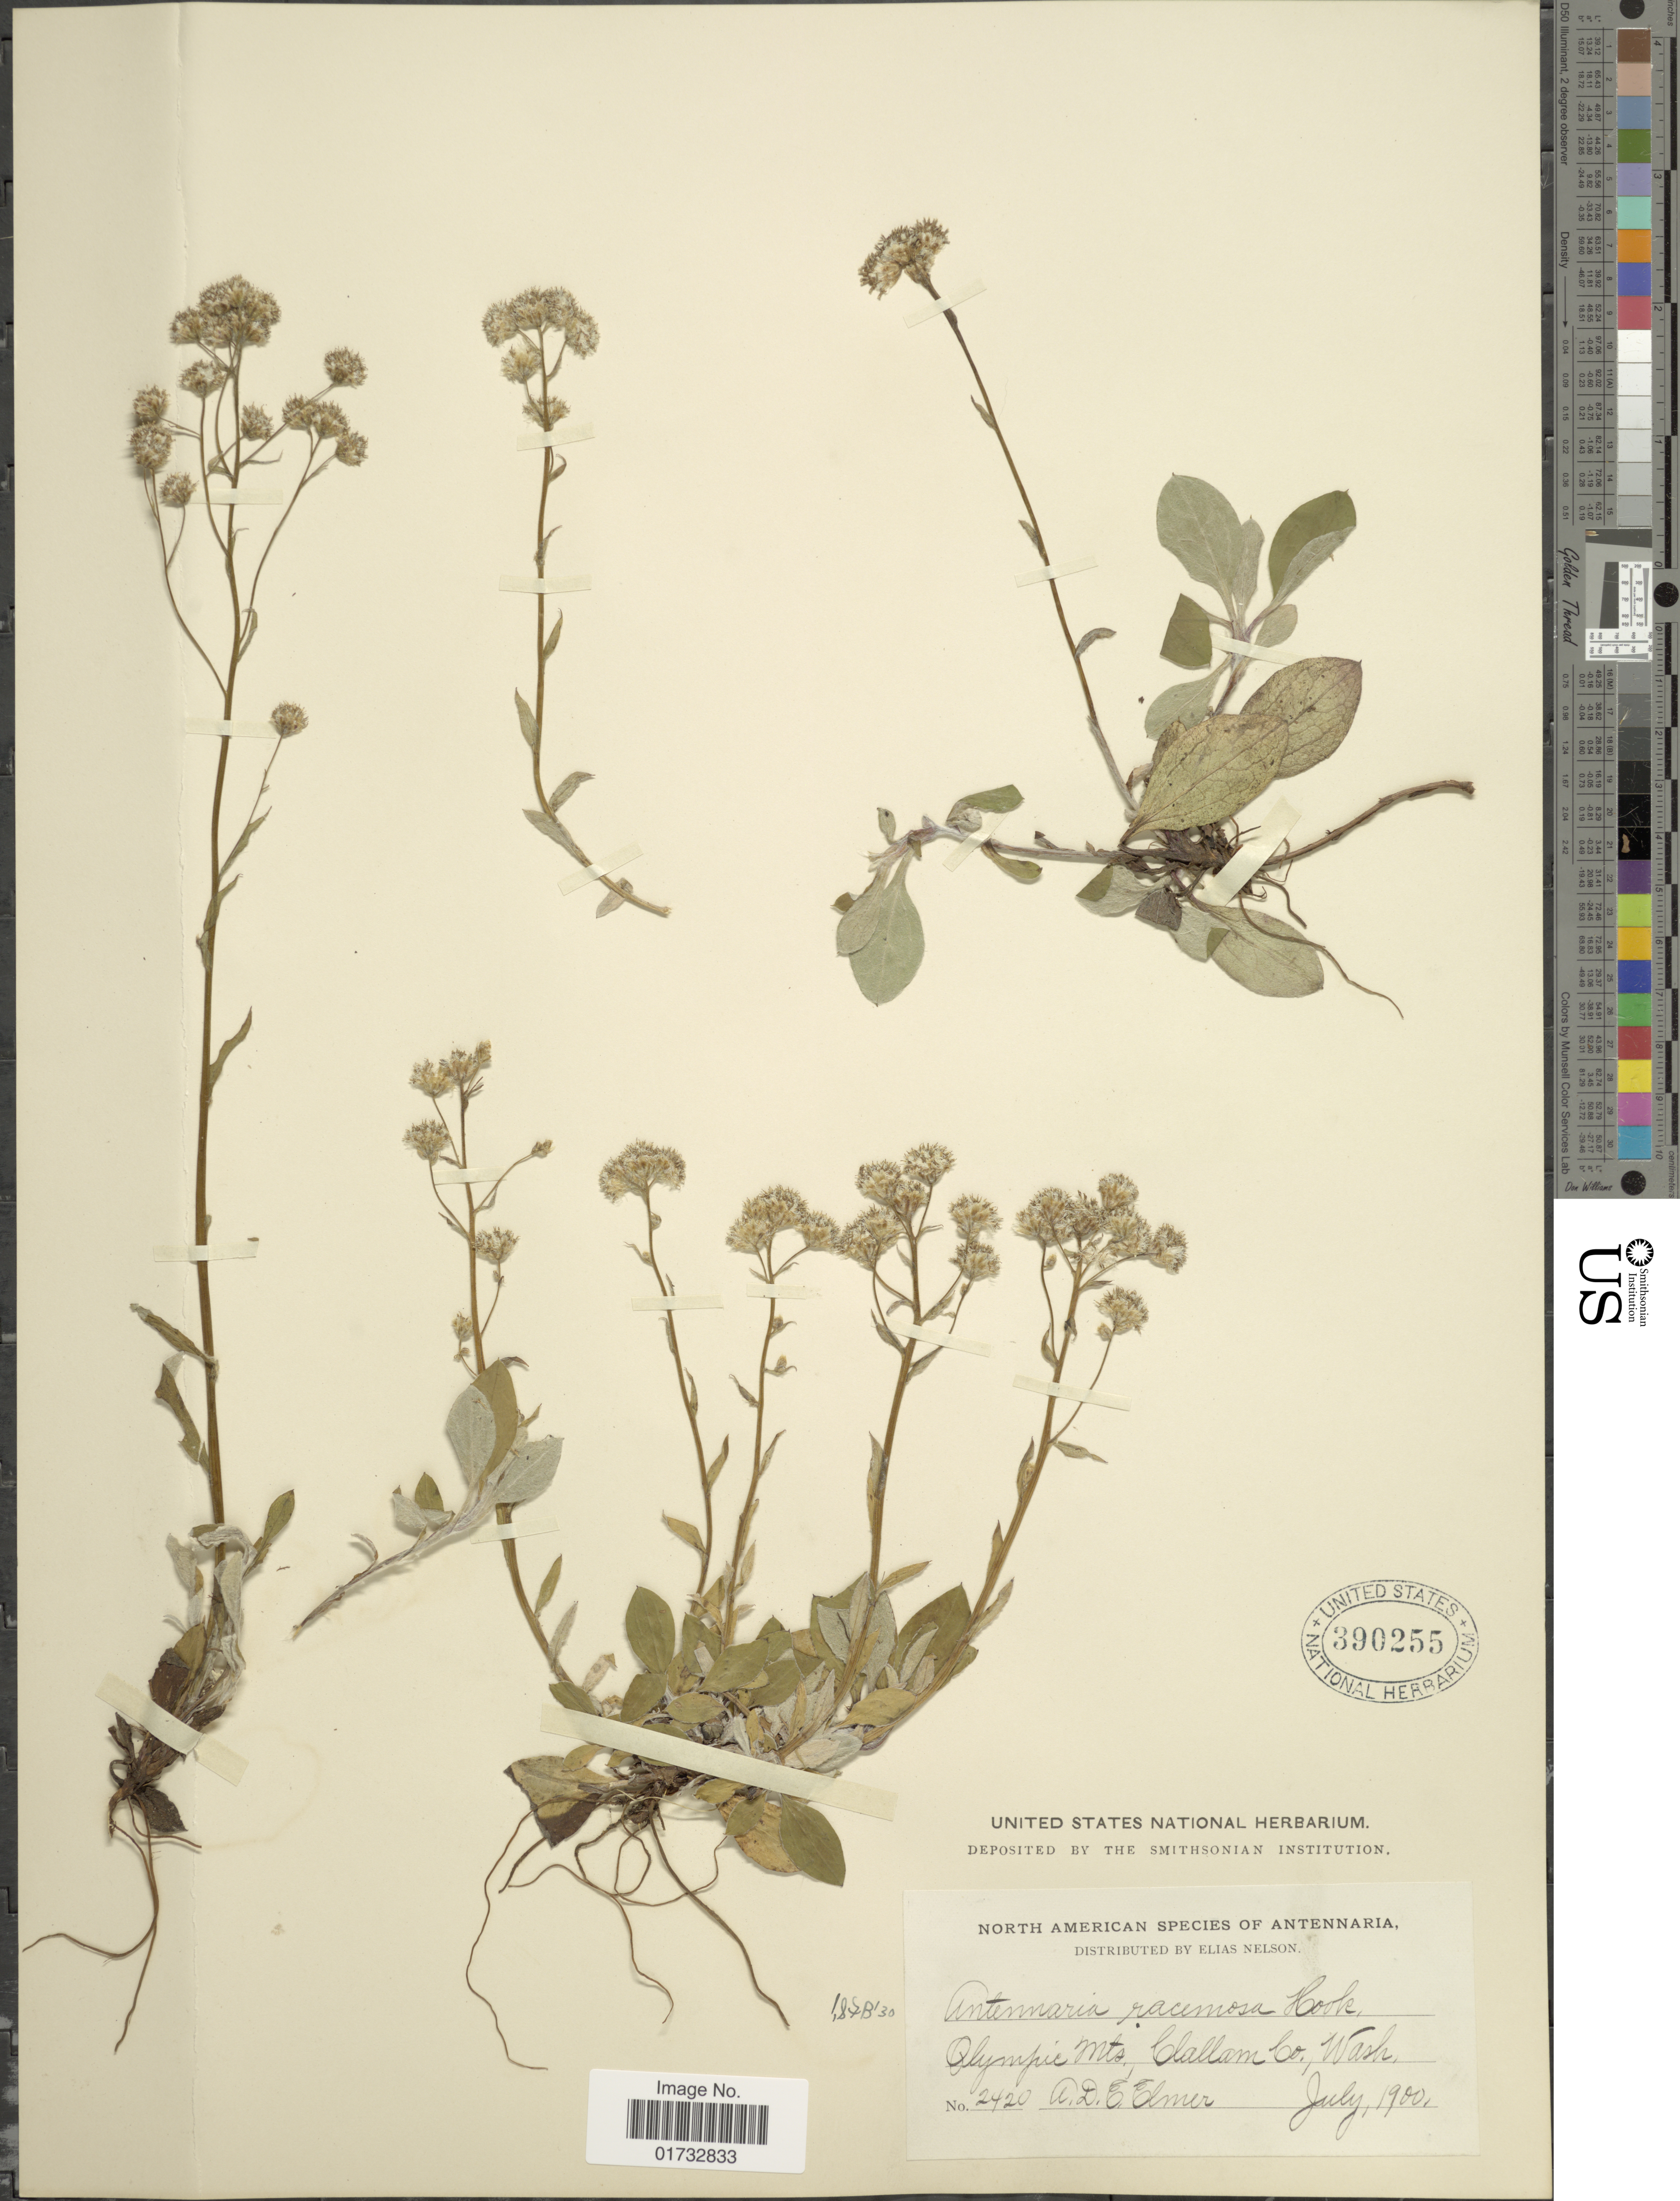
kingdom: Plantae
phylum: Tracheophyta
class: Magnoliopsida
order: Asterales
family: Asteraceae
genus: Antennaria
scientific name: Antennaria racemosa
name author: Hook.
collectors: A. D. E. Elmer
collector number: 2420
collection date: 1900-07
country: United States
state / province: Washington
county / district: Clallam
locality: Olympic Mts., Clallam Co.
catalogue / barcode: US 390255